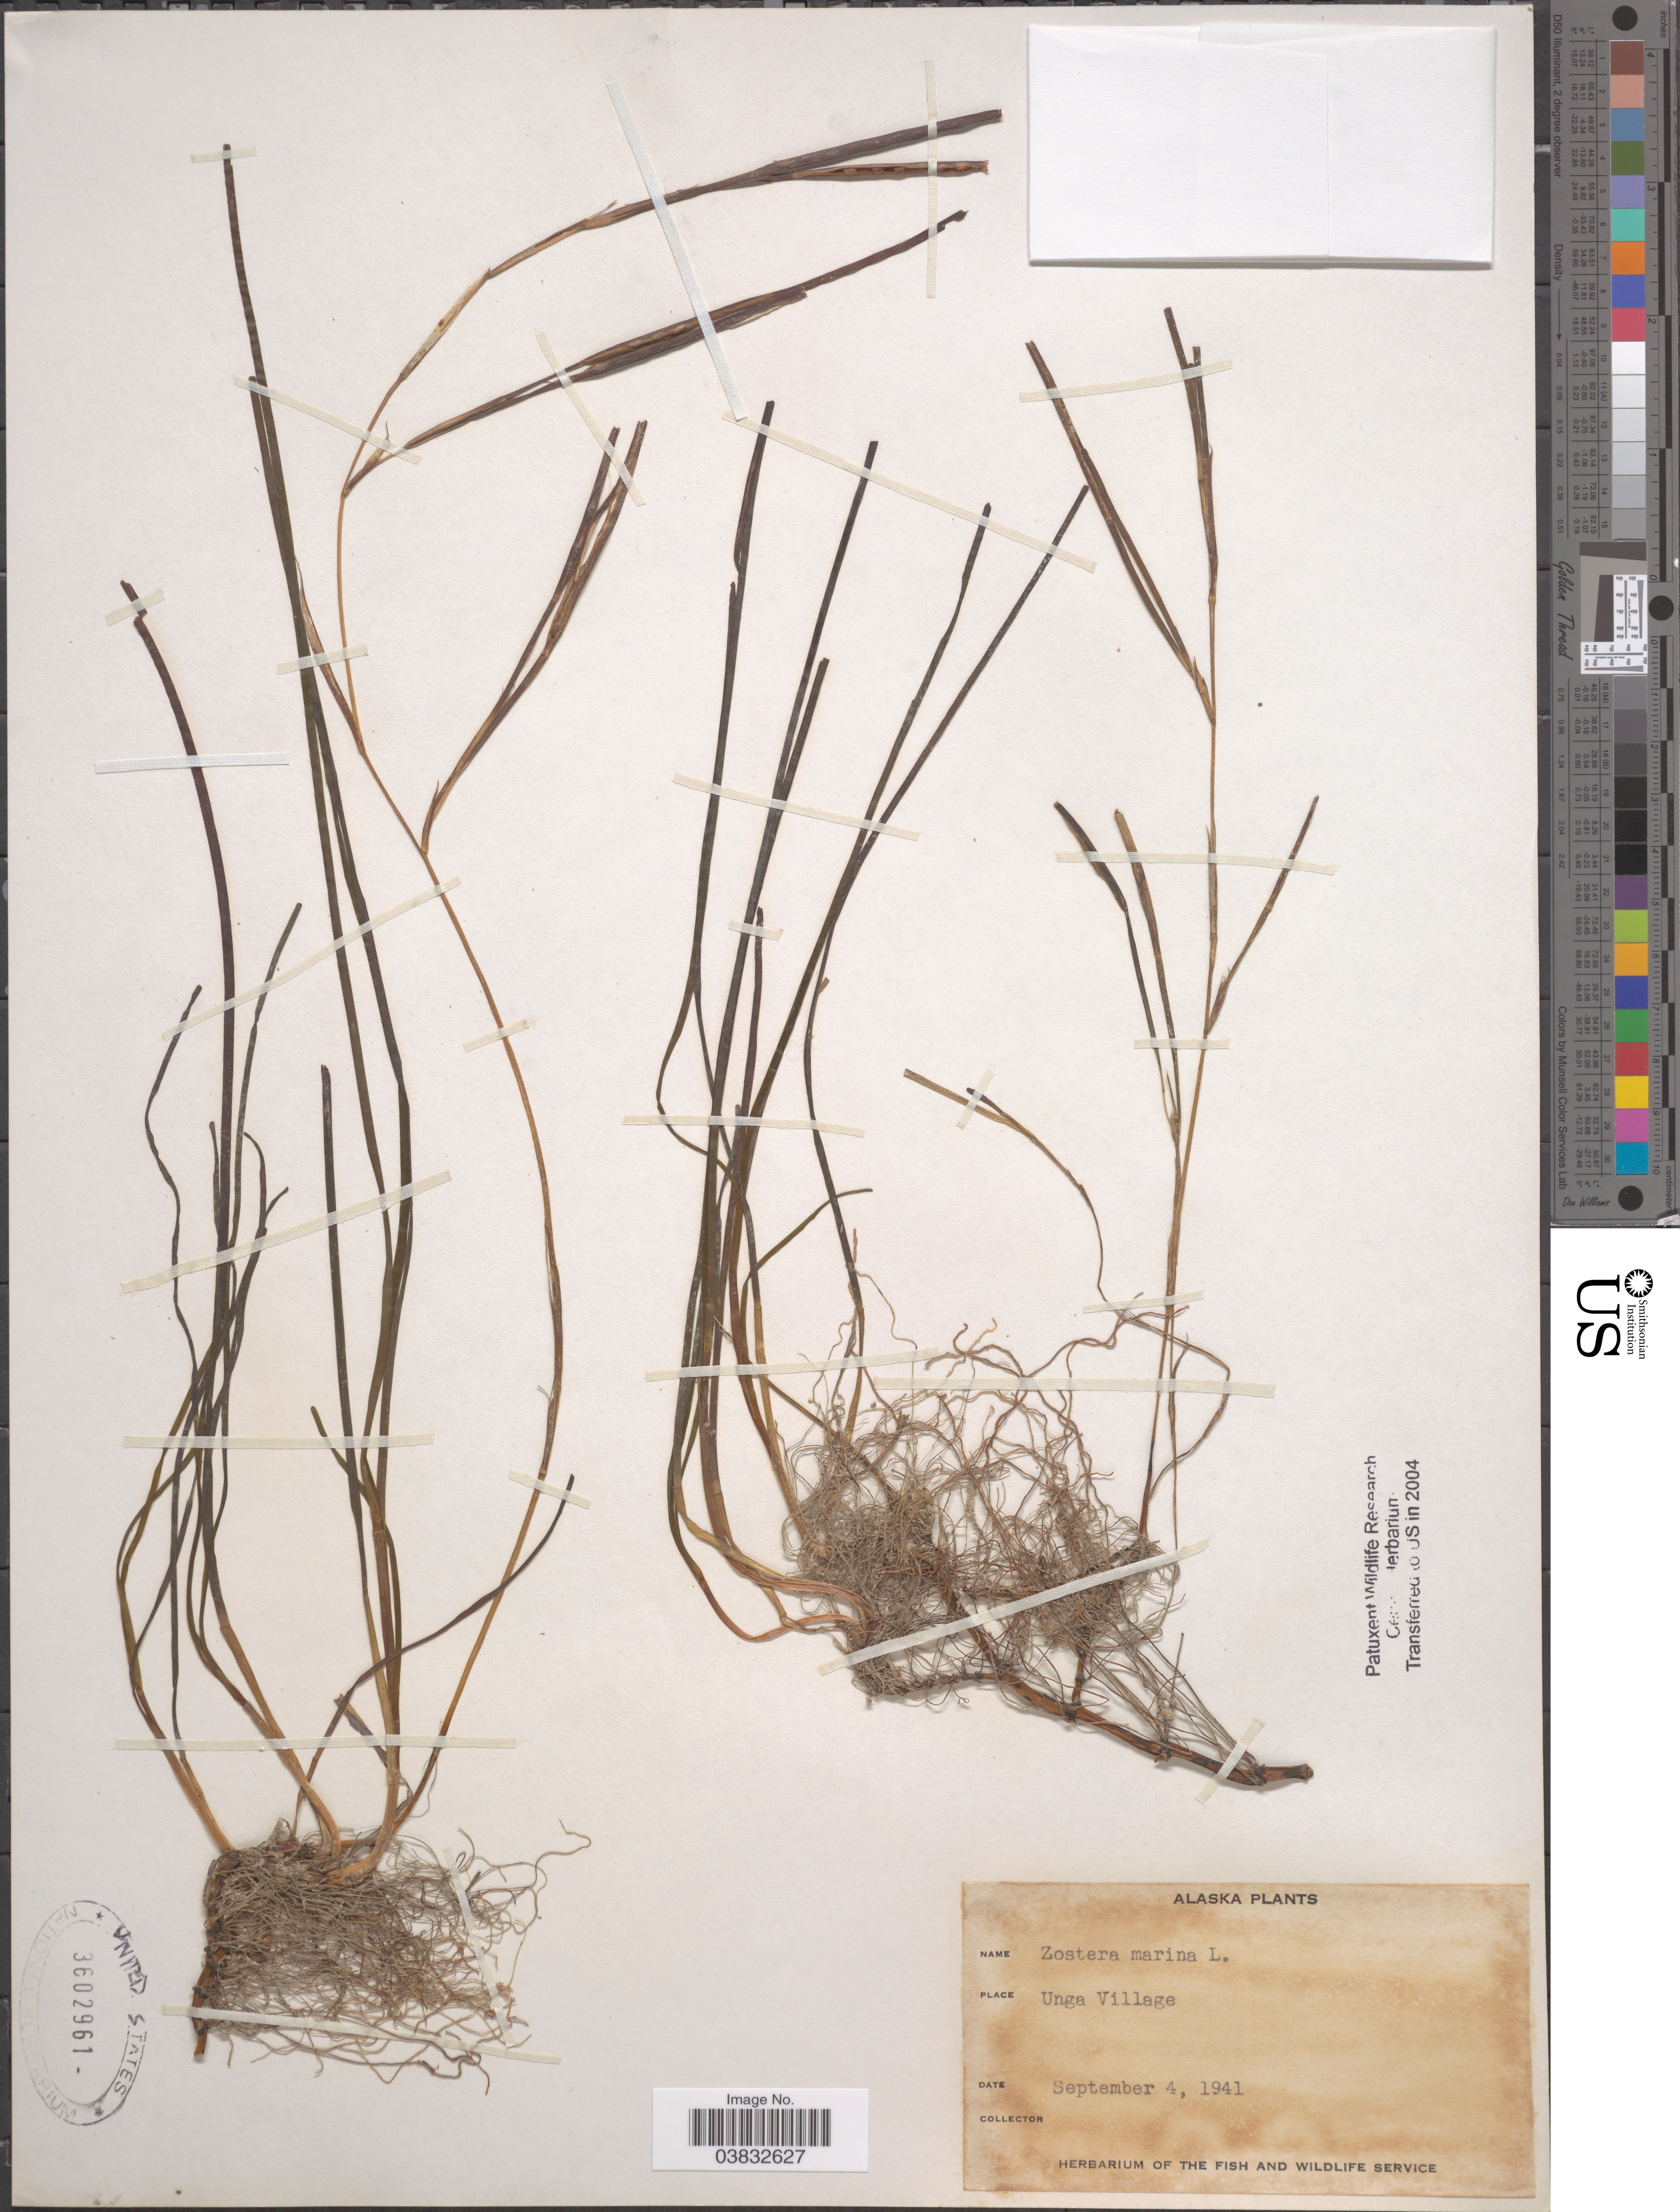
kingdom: Plantae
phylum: Tracheophyta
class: Liliopsida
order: Alismatales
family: Zosteraceae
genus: Zostera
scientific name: Zostera marina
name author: L.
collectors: Ex herb. Fish and Wildlife Service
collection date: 1941-09-04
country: United States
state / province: Alaska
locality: Unga Village.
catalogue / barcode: US 3602961